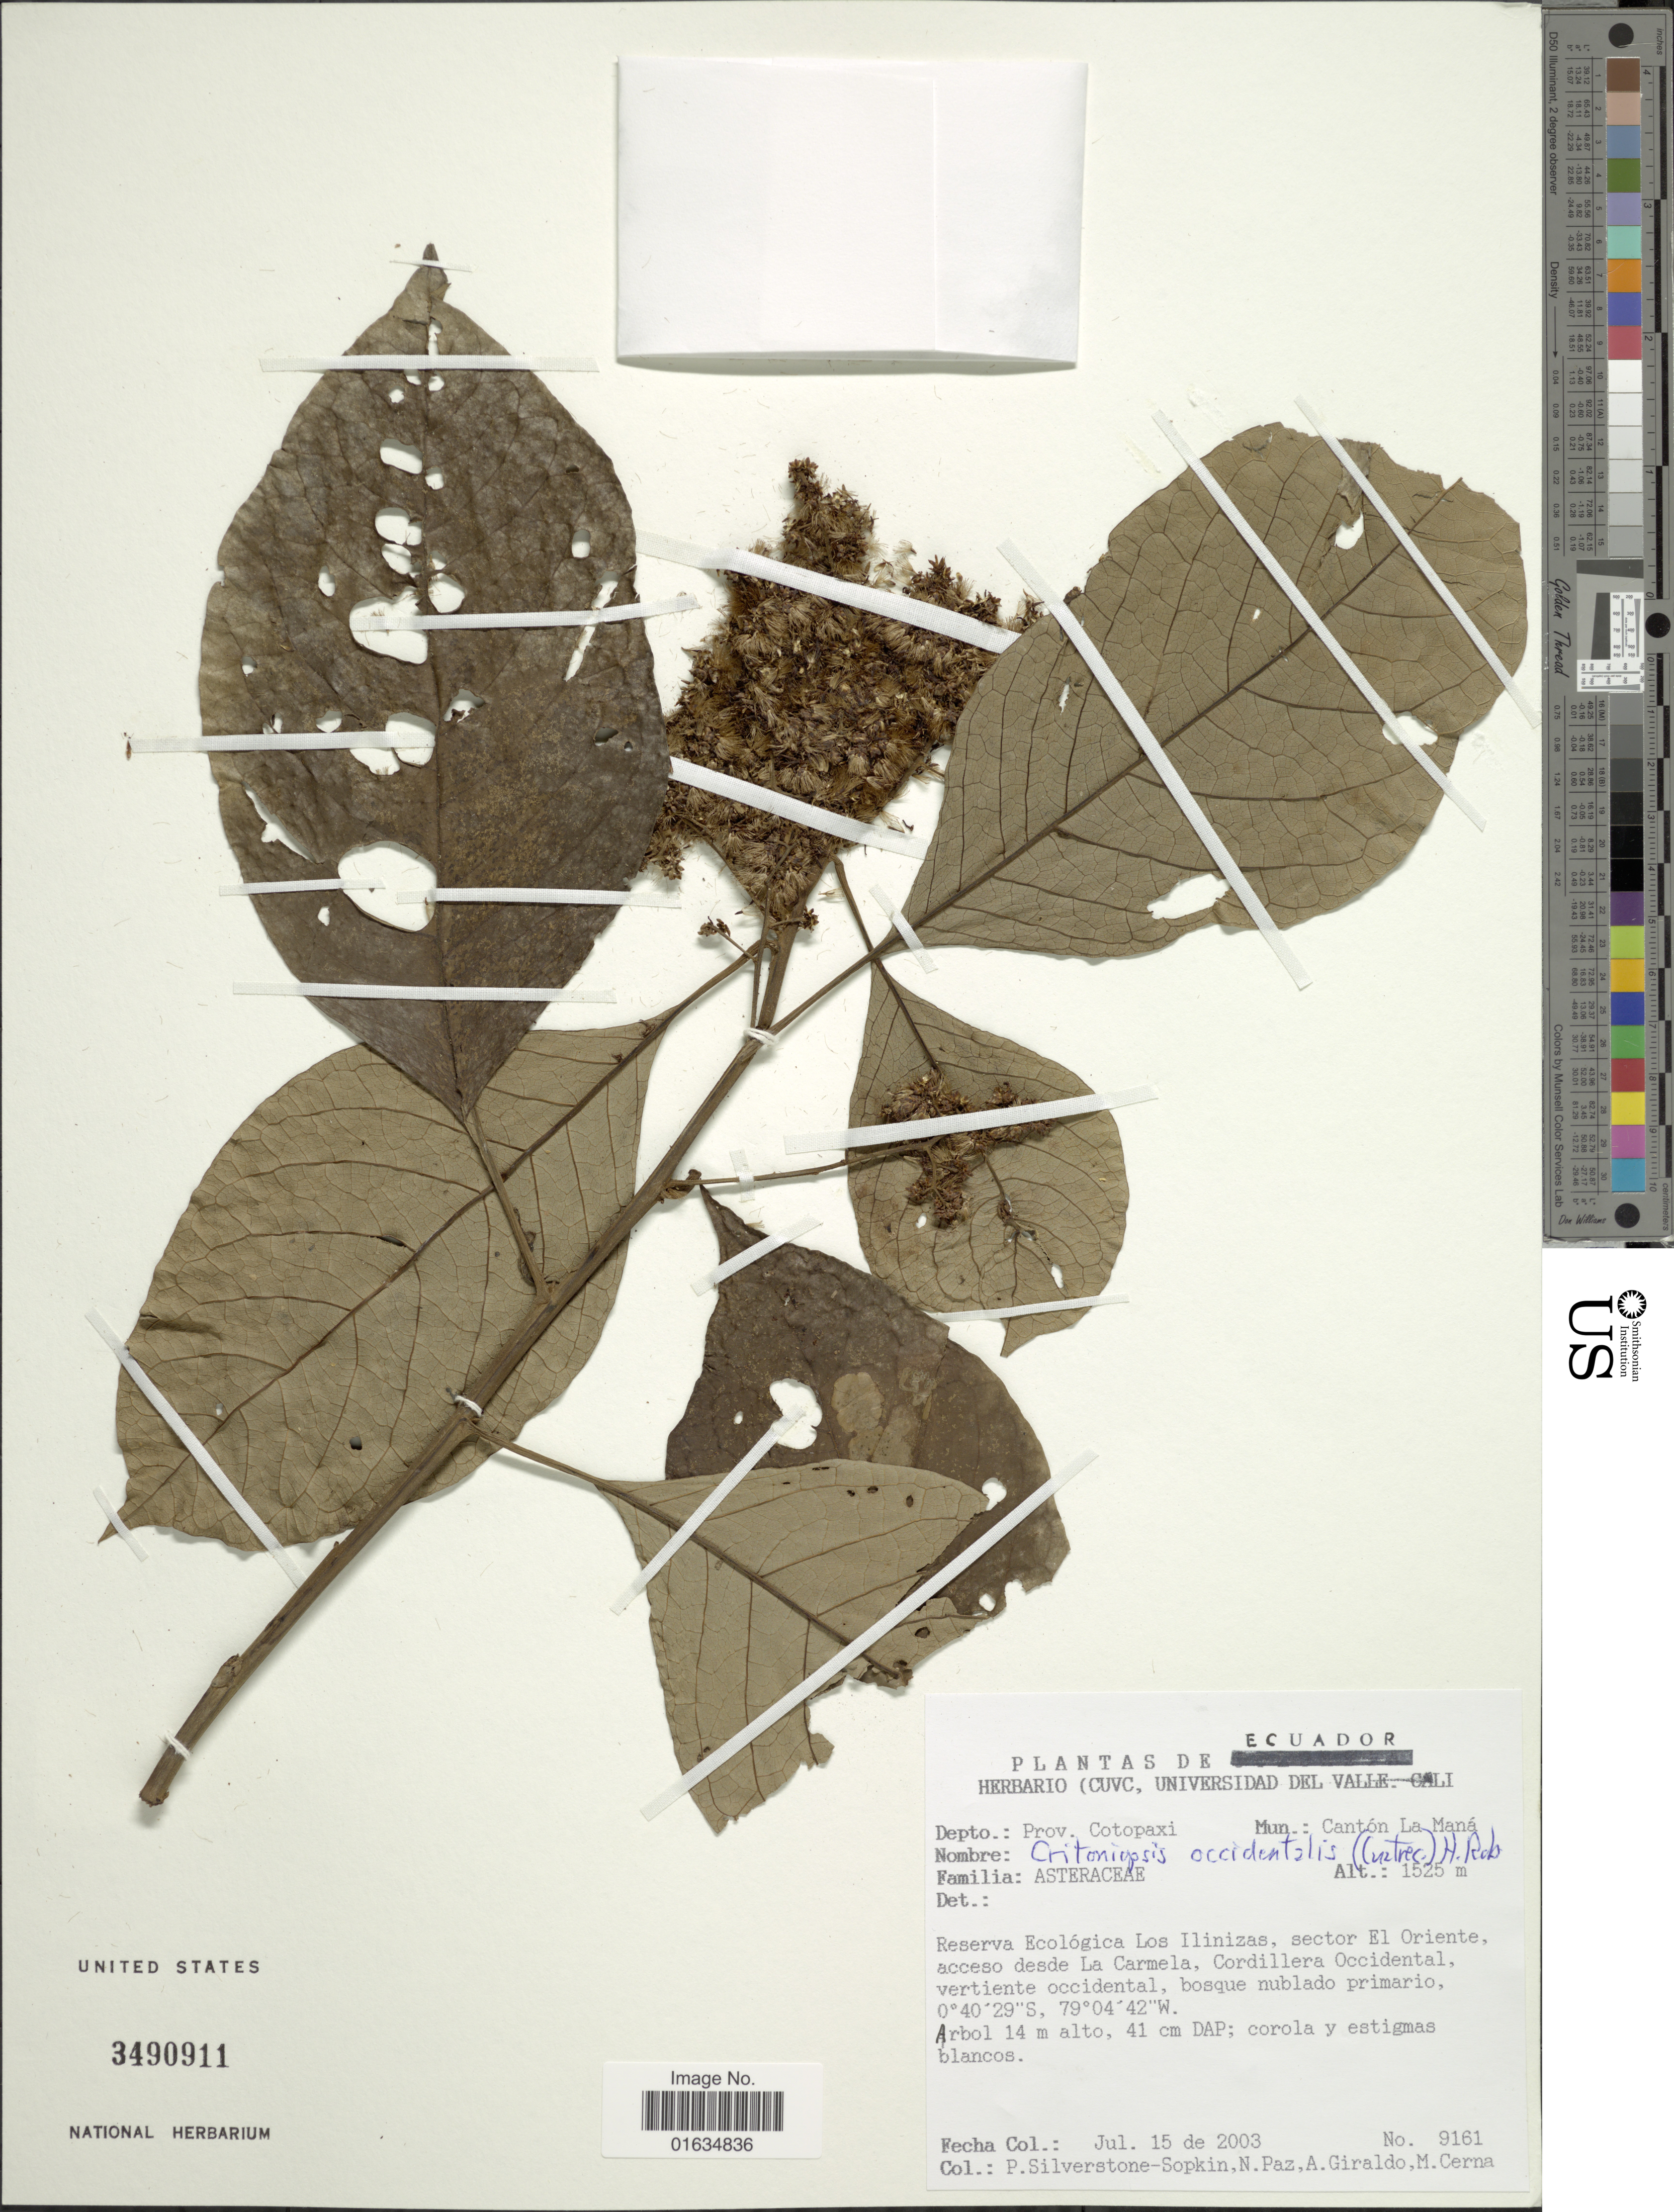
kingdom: Plantae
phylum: Tracheophyta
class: Magnoliopsida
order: Asterales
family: Asteraceae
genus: Critoniopsis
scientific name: Critoniopsis occidentalis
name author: (Cuatrec.) H. Rob.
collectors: P. A. Silverstone-Sopkin, N. Paz, A. Giraldo & M. Cerna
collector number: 9161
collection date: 2003-07-15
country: Ecuador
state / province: Cotopaxi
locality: Depto. Cotopaxi, Mun. Canton La Mana, Reserva Ecologica Los Ilinizas, sector El Oriente, acceso desde La Carmela, Cordillera Occidental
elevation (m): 1525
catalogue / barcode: US 3490911